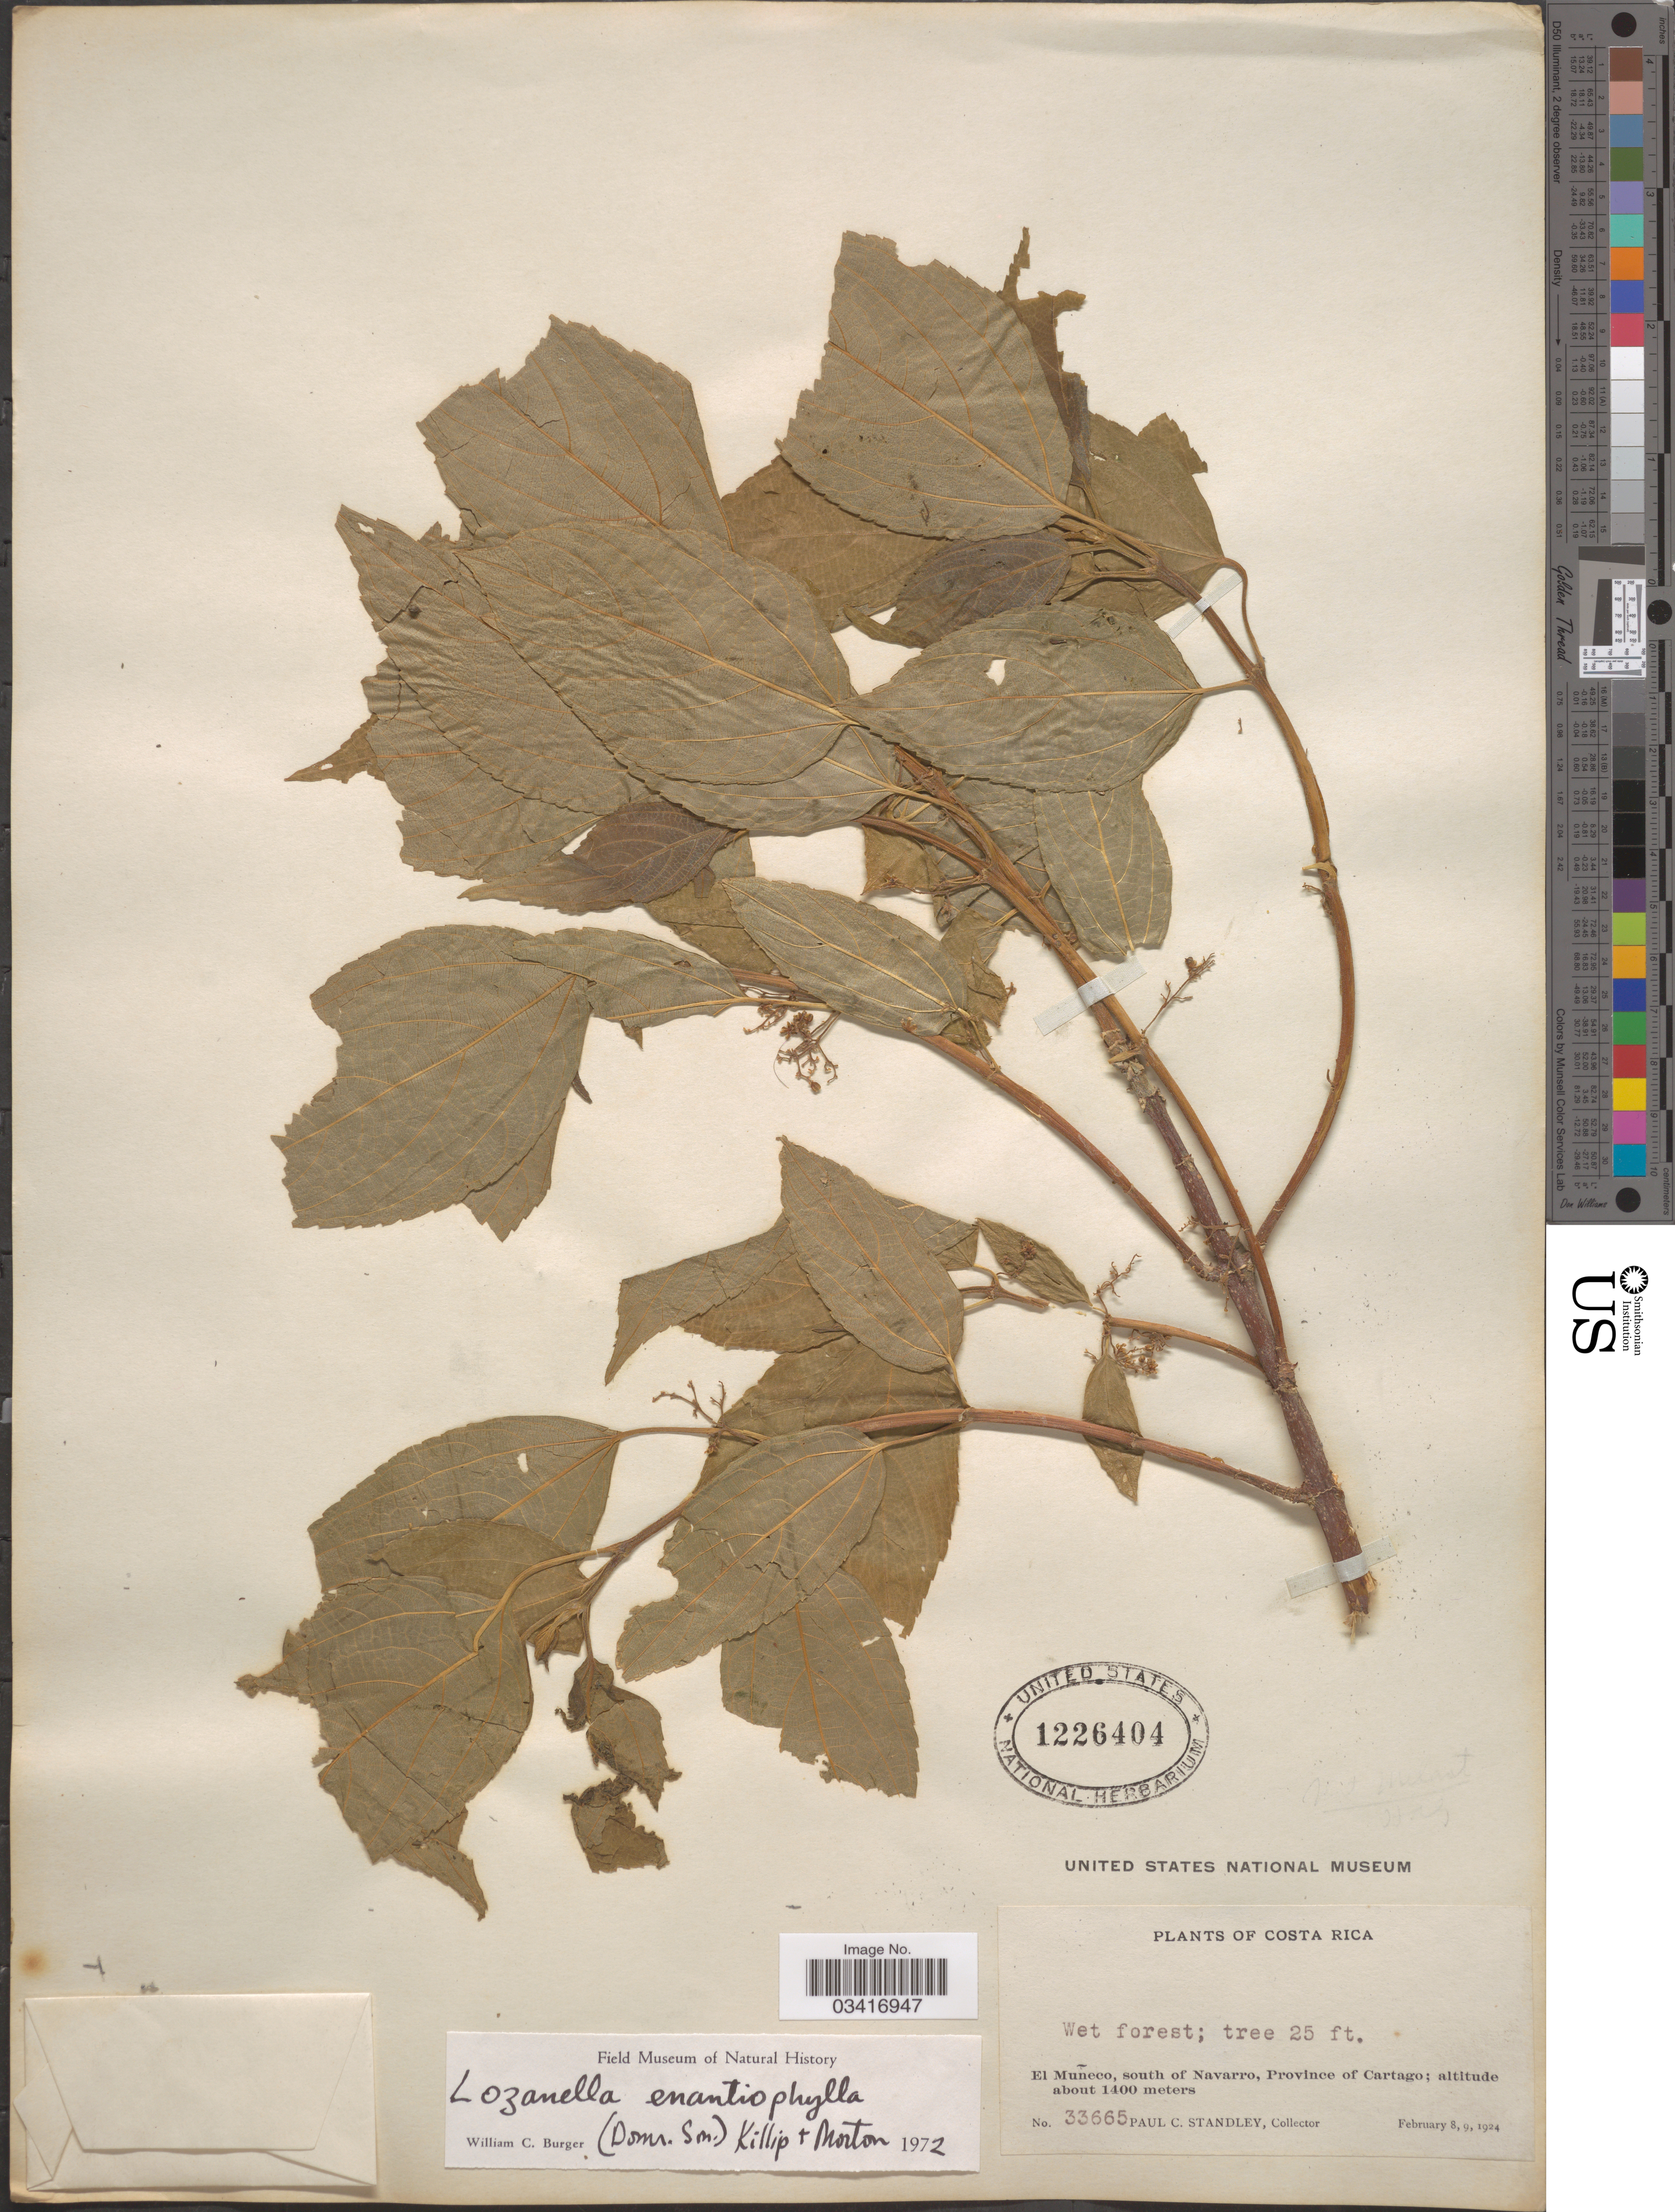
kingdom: Plantae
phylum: Tracheophyta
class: Magnoliopsida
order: Rosales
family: Cannabaceae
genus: Lozanella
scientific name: Lozanella enantiophylla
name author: (Donn. Sm.) Killip & C.V. Morton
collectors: P. C. Standley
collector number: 33665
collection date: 1924-02-08/1924-02-09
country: Costa Rica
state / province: Cartago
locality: El Muñeco, south of Navarro.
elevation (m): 1400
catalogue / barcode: US 1226404